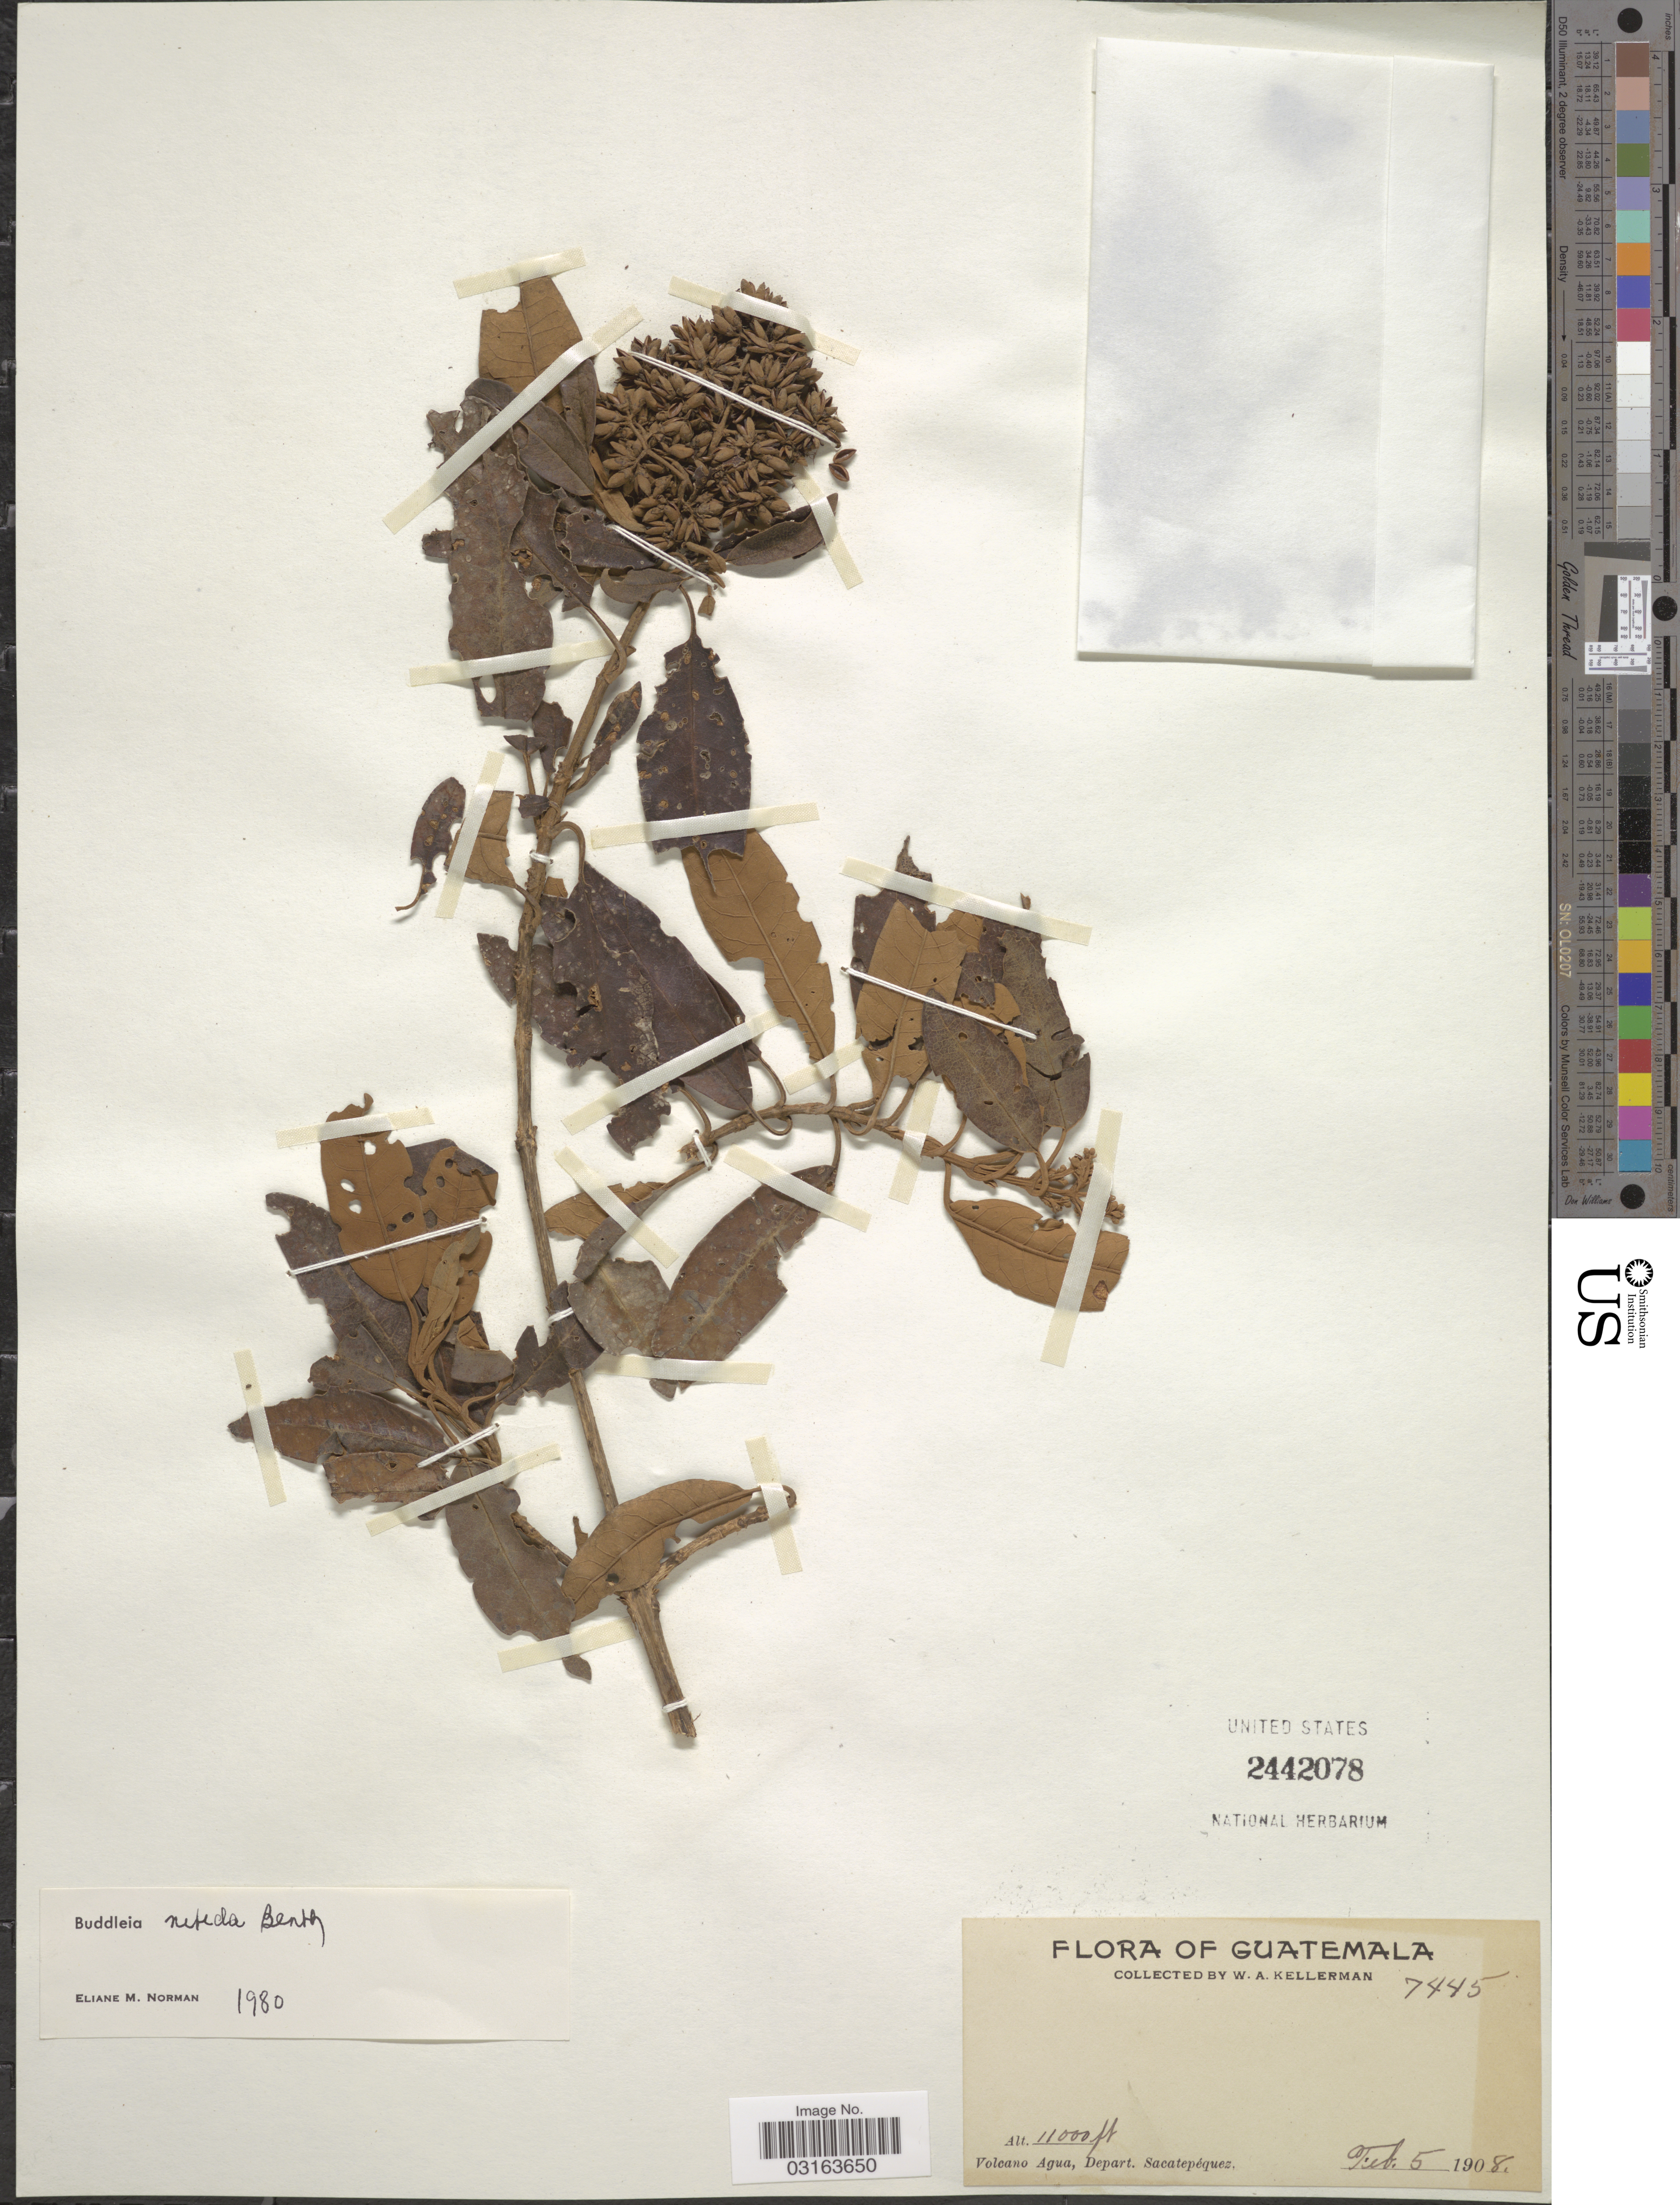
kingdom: Plantae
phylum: Tracheophyta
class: Magnoliopsida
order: Lamiales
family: Scrophulariaceae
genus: Buddleja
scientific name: Buddleja nitida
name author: Benth.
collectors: W. Kellerman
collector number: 7445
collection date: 1908-02-05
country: Guatemala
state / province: Sacatepéquez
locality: Volcano Agua, Depart. Sacatepéquez.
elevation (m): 3353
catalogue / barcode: US 2442078